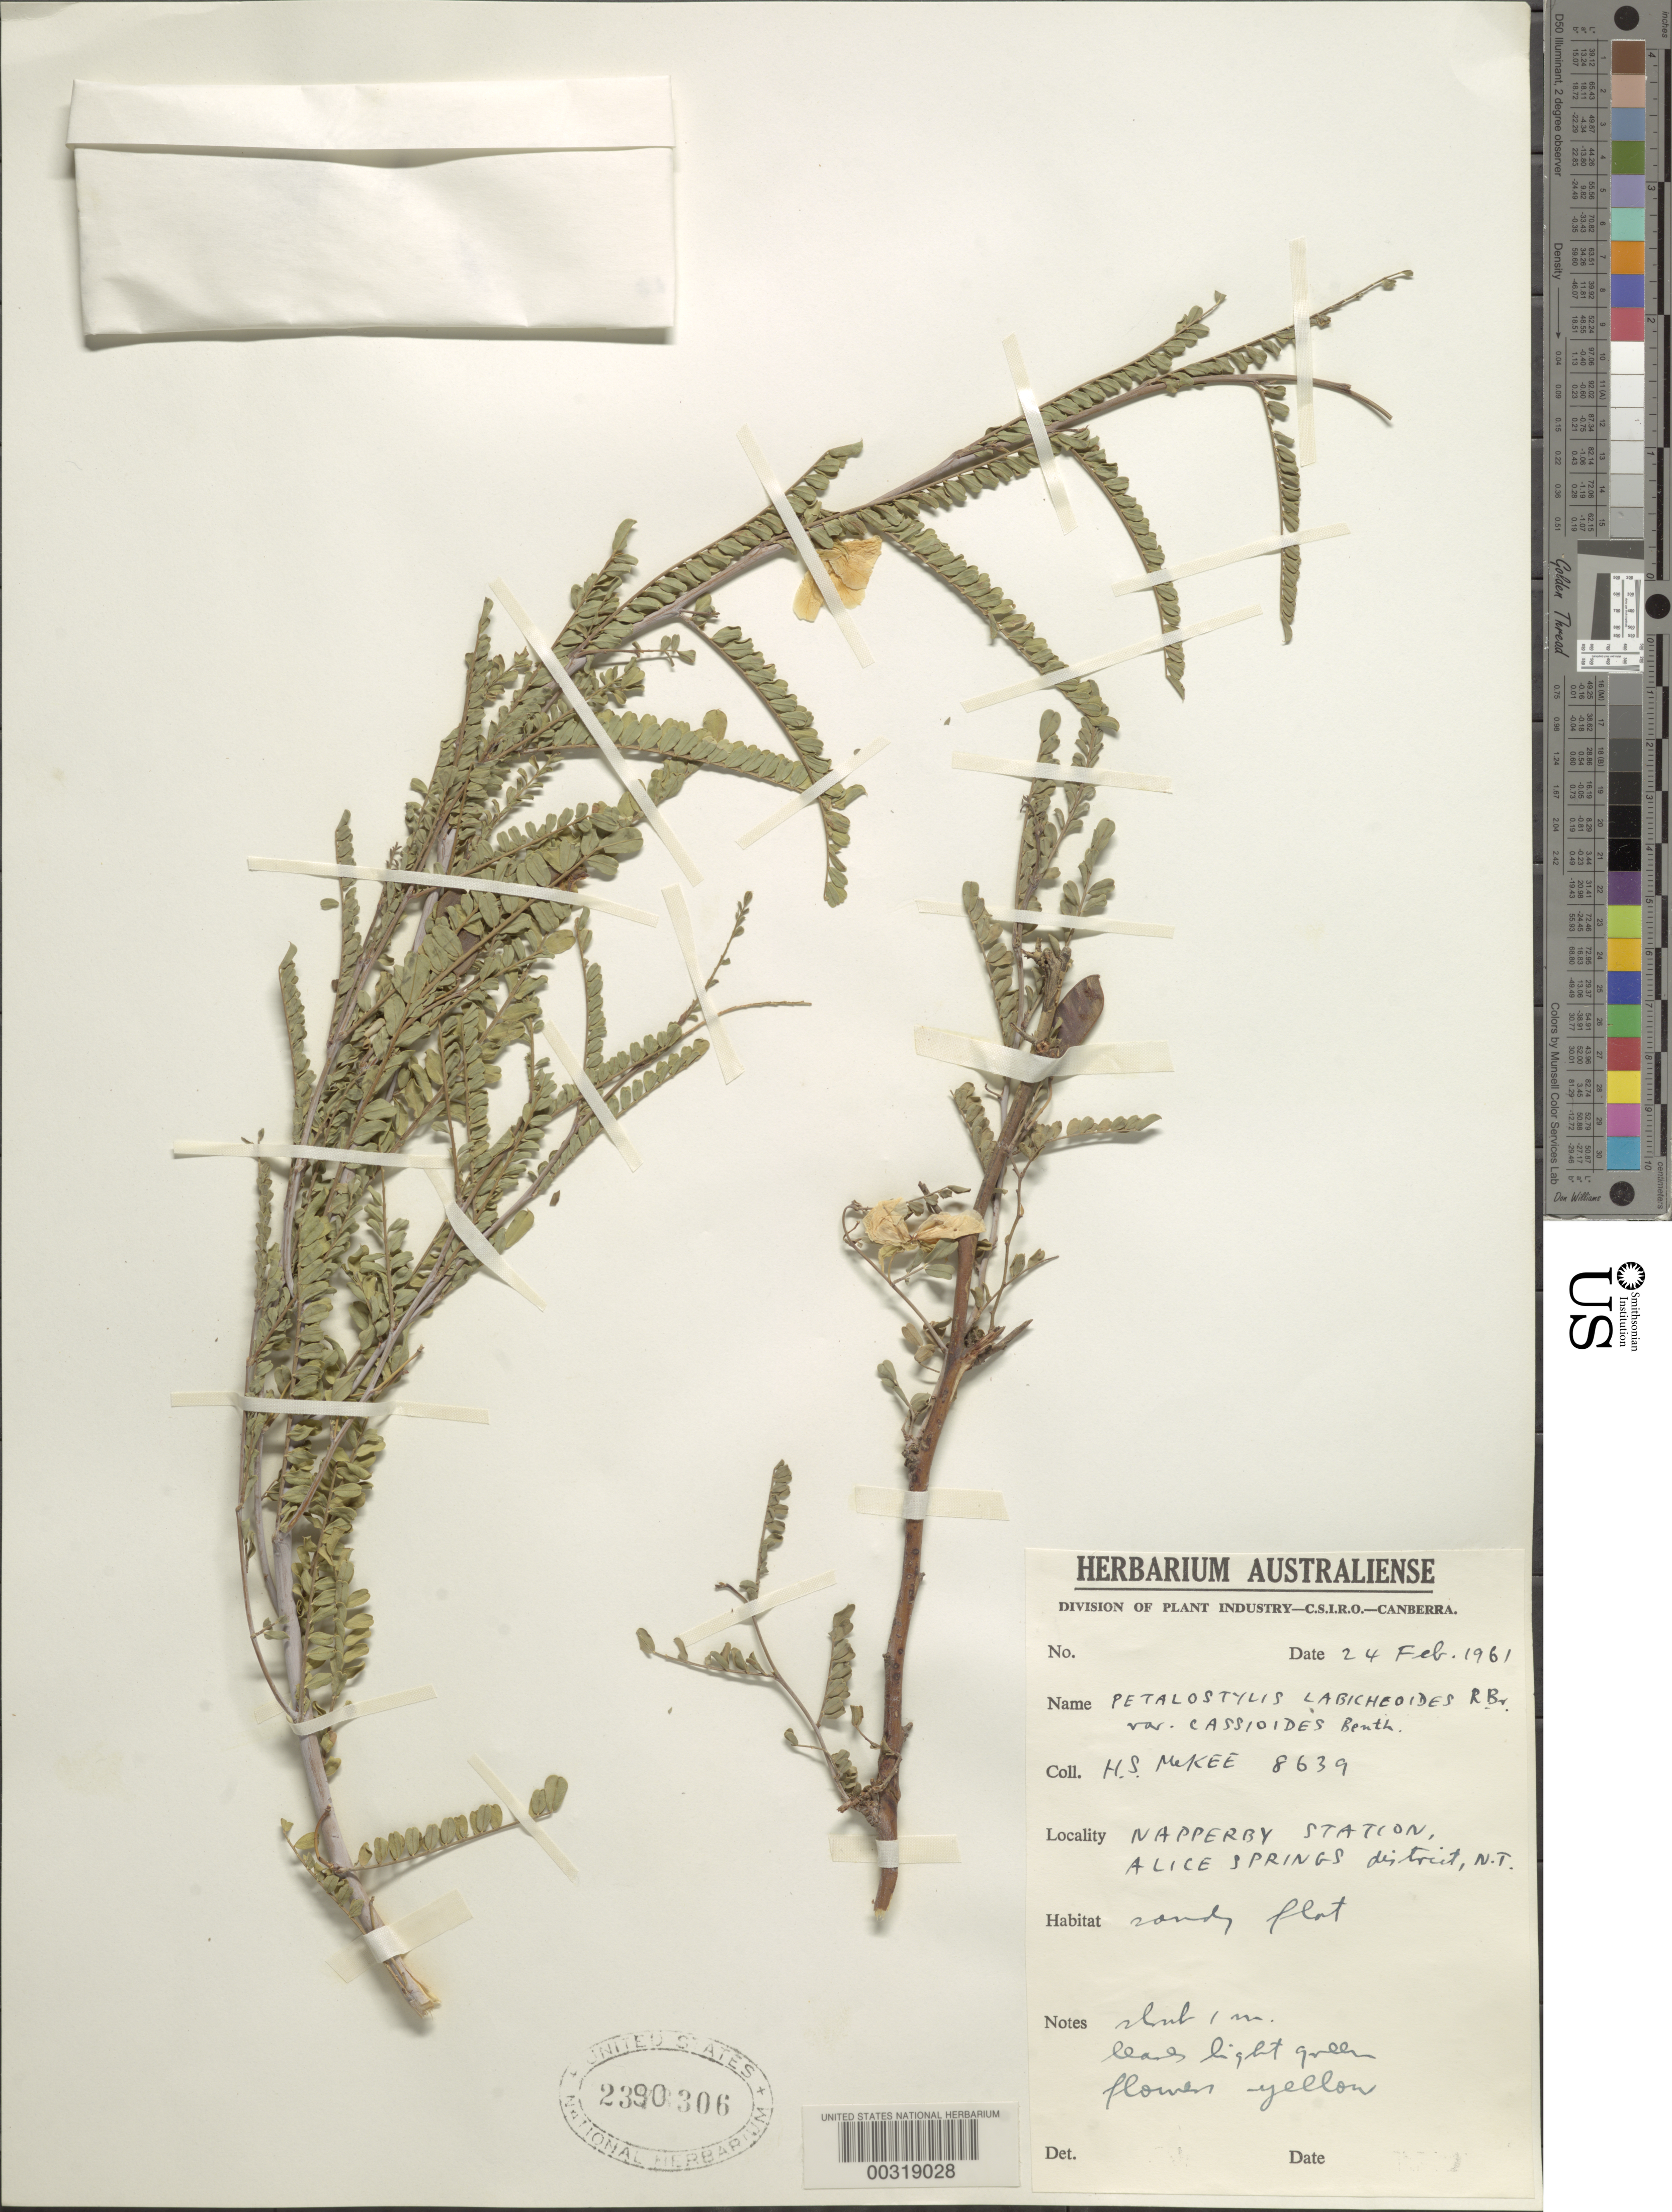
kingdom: Plantae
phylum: Tracheophyta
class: Magnoliopsida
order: Fabales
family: Fabaceae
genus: Petalostylis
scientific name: Petalostylis cassioides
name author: (F. Muell.) Symon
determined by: Wiecek, B. M.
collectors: H. S. MacKee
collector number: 8639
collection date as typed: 24 Feb 1961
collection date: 1961-02-24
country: Australia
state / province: Northern Territory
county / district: Alice Springs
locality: Napperby station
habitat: Sandy flat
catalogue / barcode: US 2390306